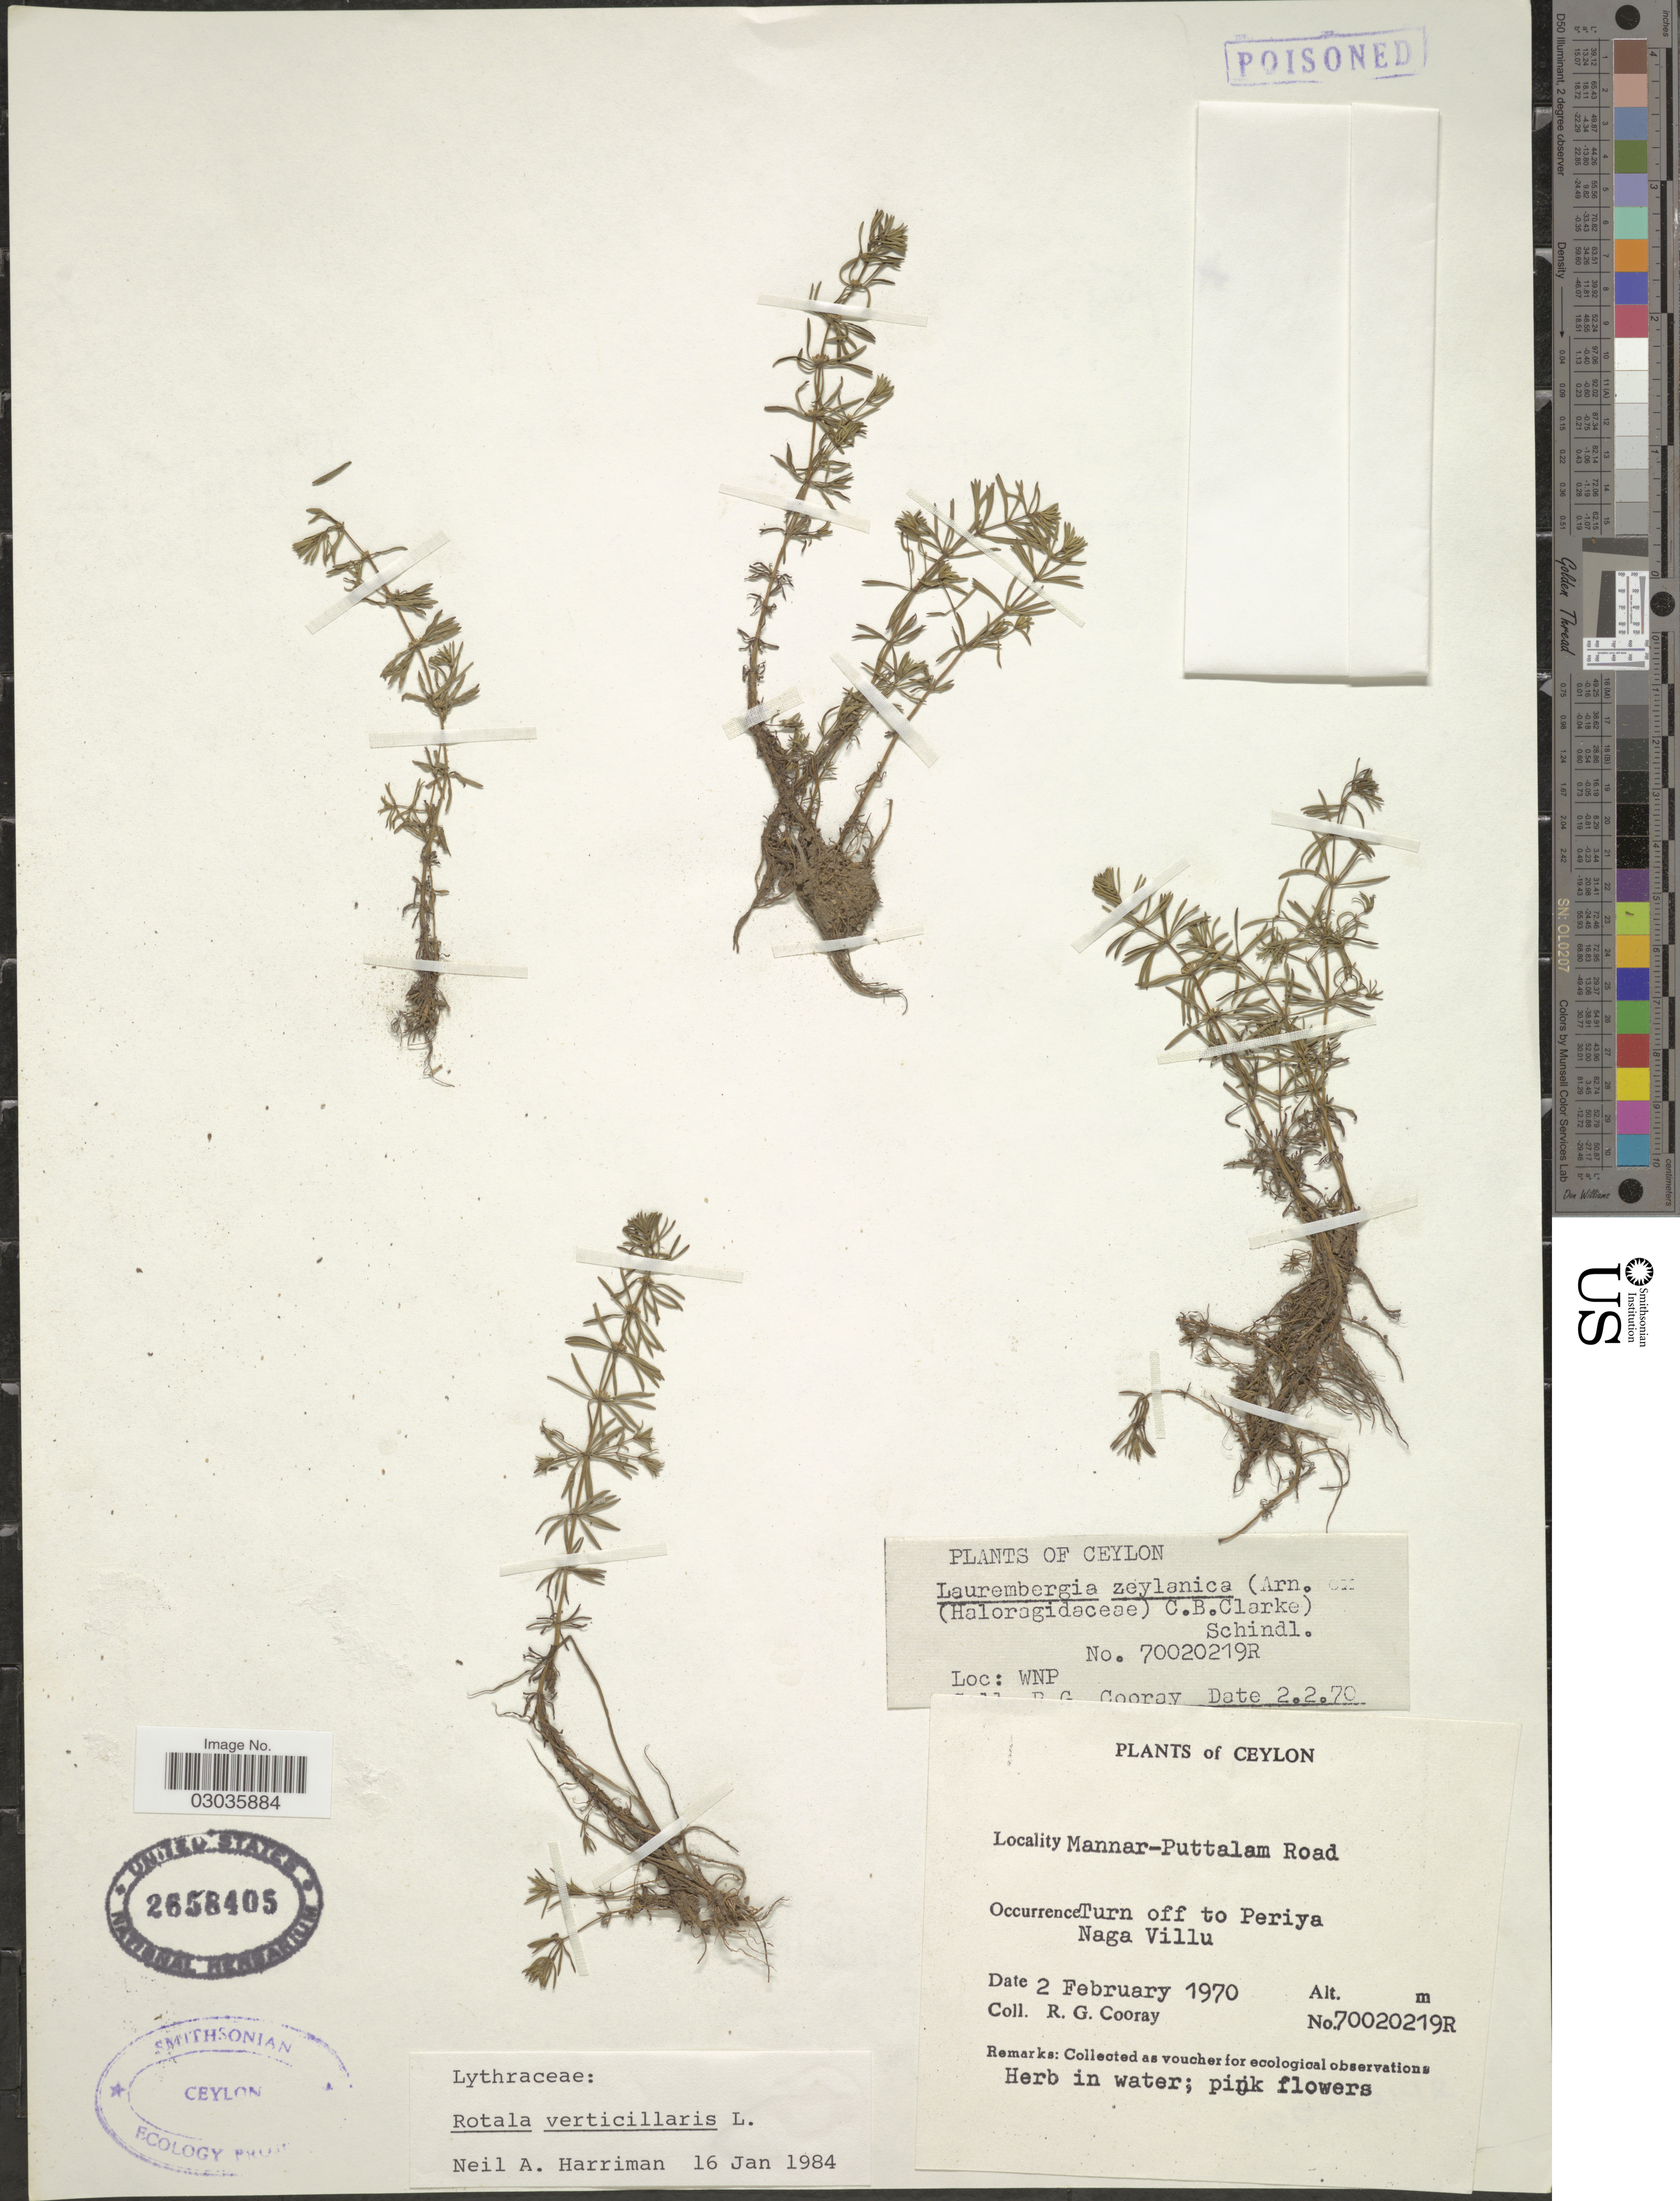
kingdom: Plantae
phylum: Tracheophyta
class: Magnoliopsida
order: Myrtales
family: Lythraceae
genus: Rotala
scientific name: Rotala verticillaris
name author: L.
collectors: R. Cooray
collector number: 70020219R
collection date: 1970-02-02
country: Sri Lanka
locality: Ceylon. Mannar-Puttalam Road. Turn off to Periya Naga Villu.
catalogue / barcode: US 2658405